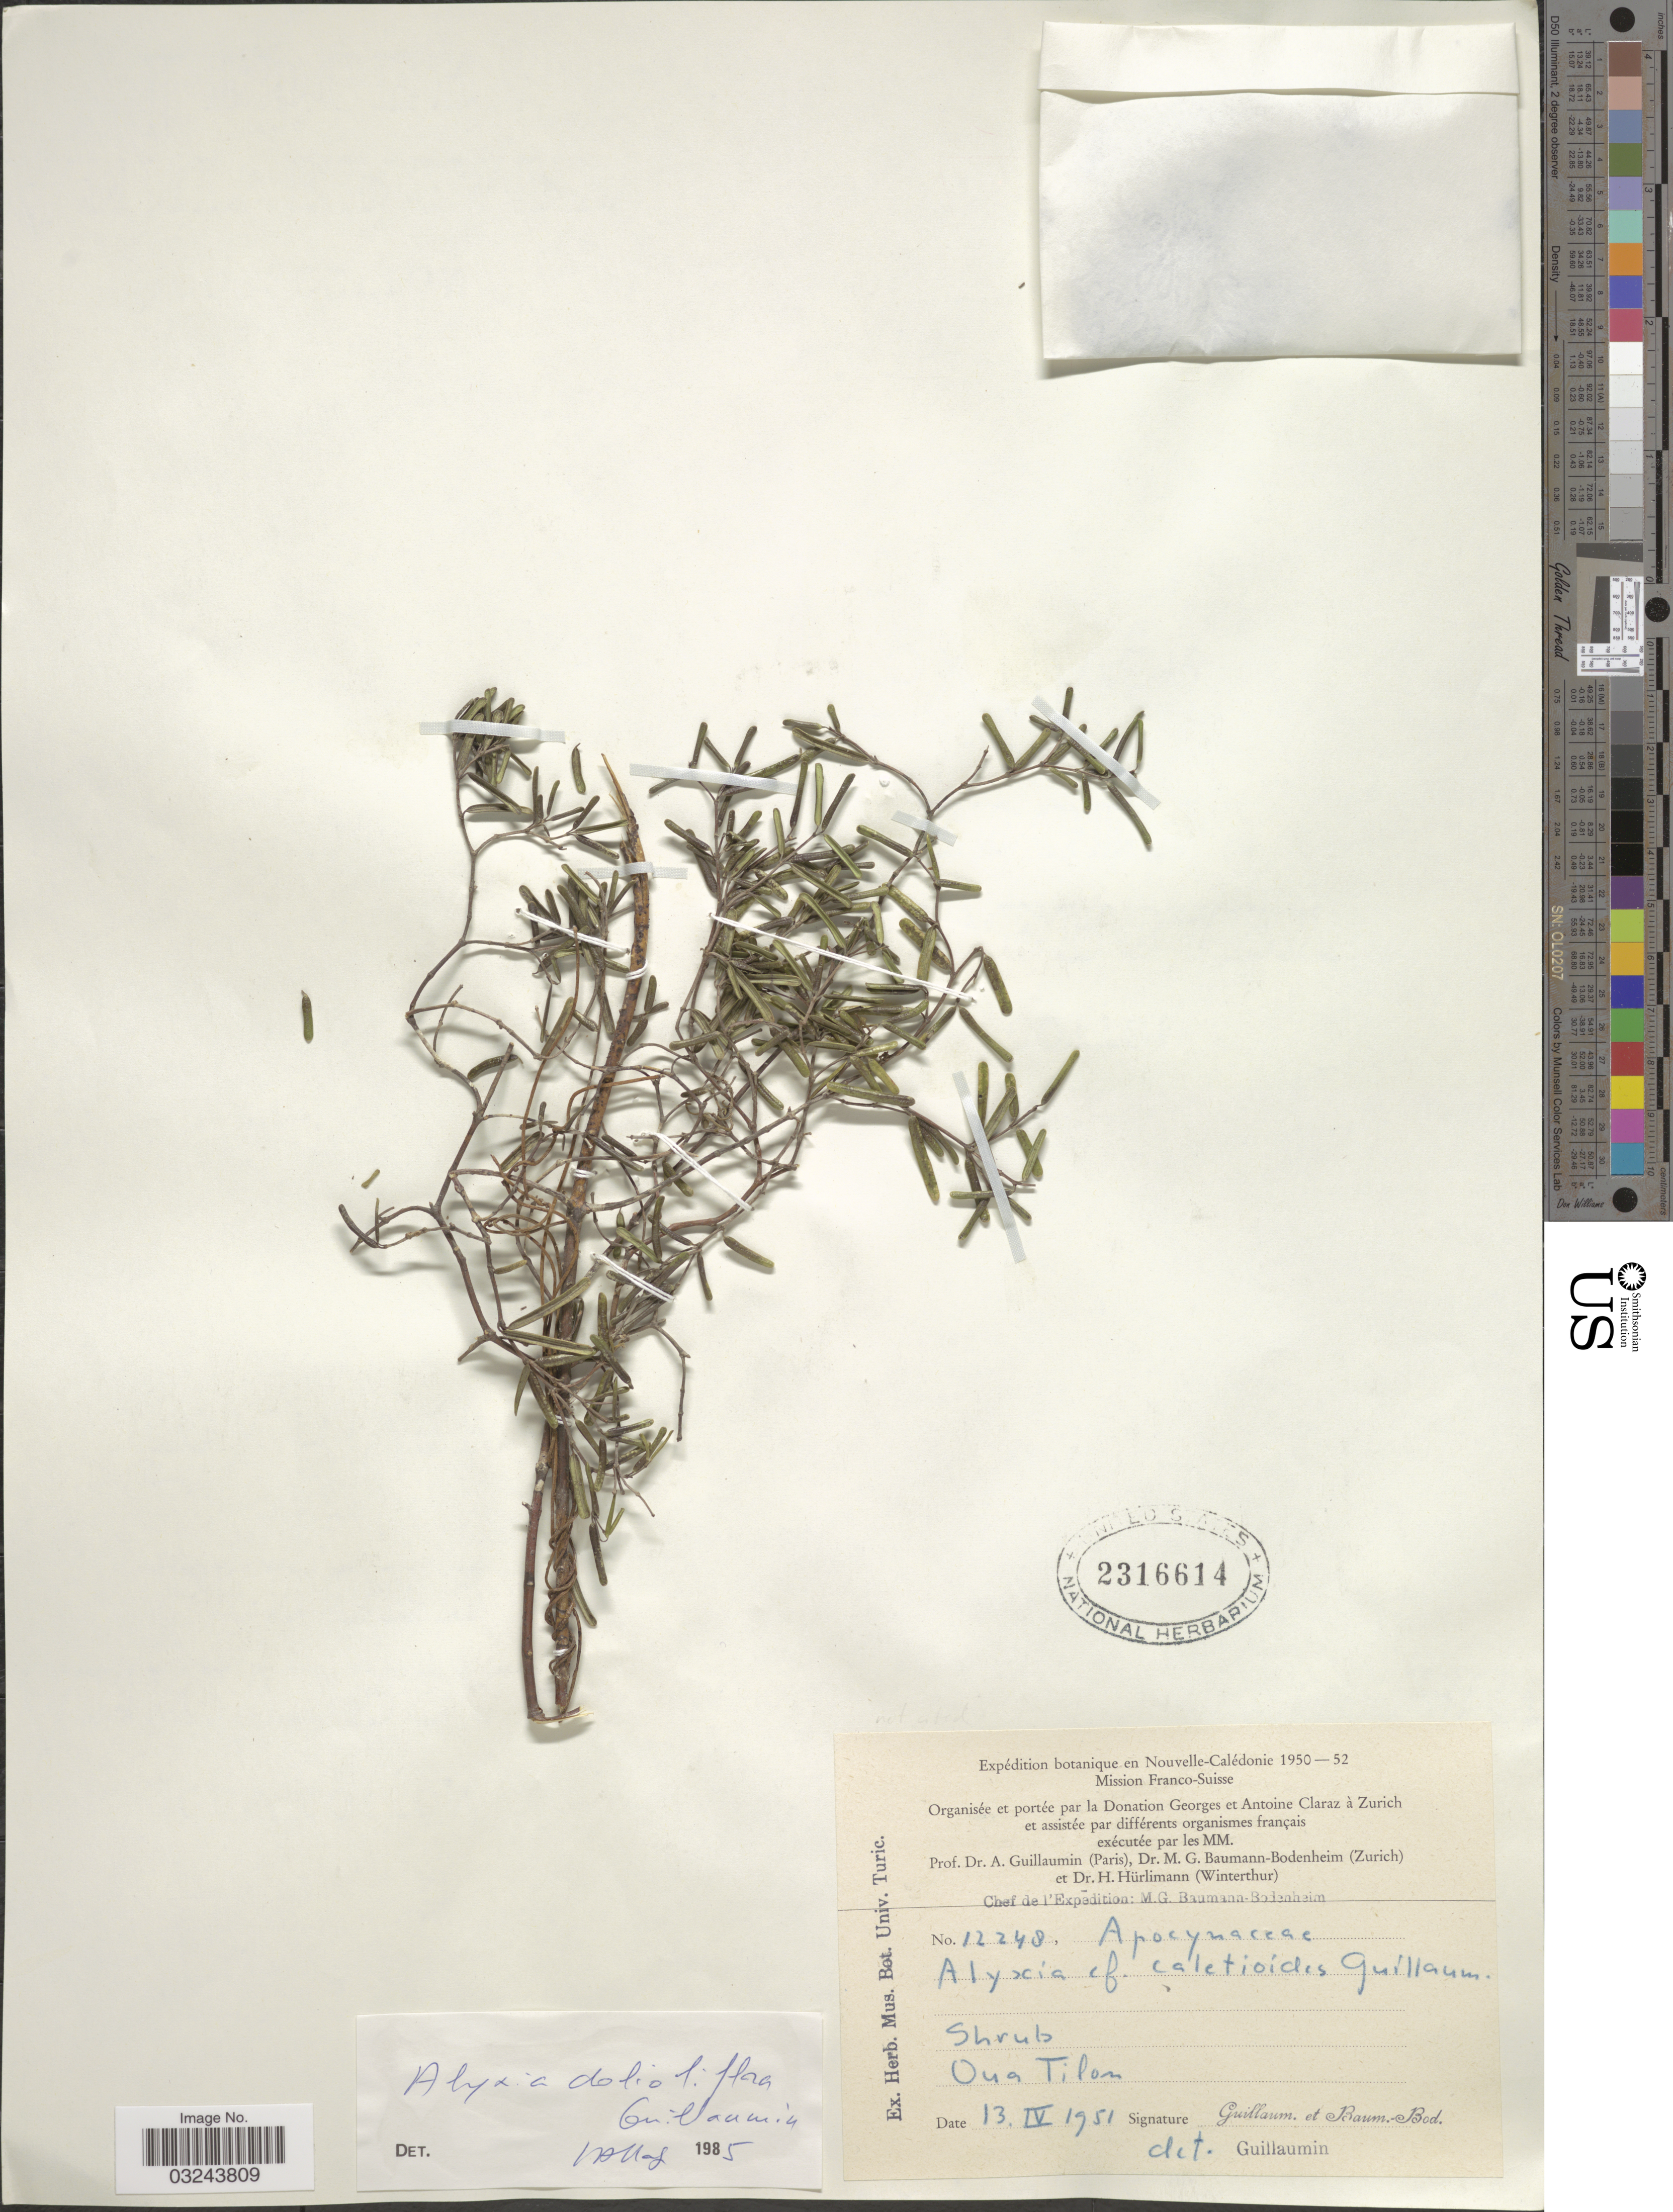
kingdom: Plantae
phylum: Tracheophyta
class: Magnoliopsida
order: Gentianales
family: Apocynaceae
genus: Alyxia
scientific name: Alyxia dolioliflora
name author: Guillaumin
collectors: A. Guillaumin & M. G. Baumann-Bodenheim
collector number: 12248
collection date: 1951-04-13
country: New Caledonia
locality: Nouvelle-Calédonie. Oua Tilon.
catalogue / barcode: US 2316614